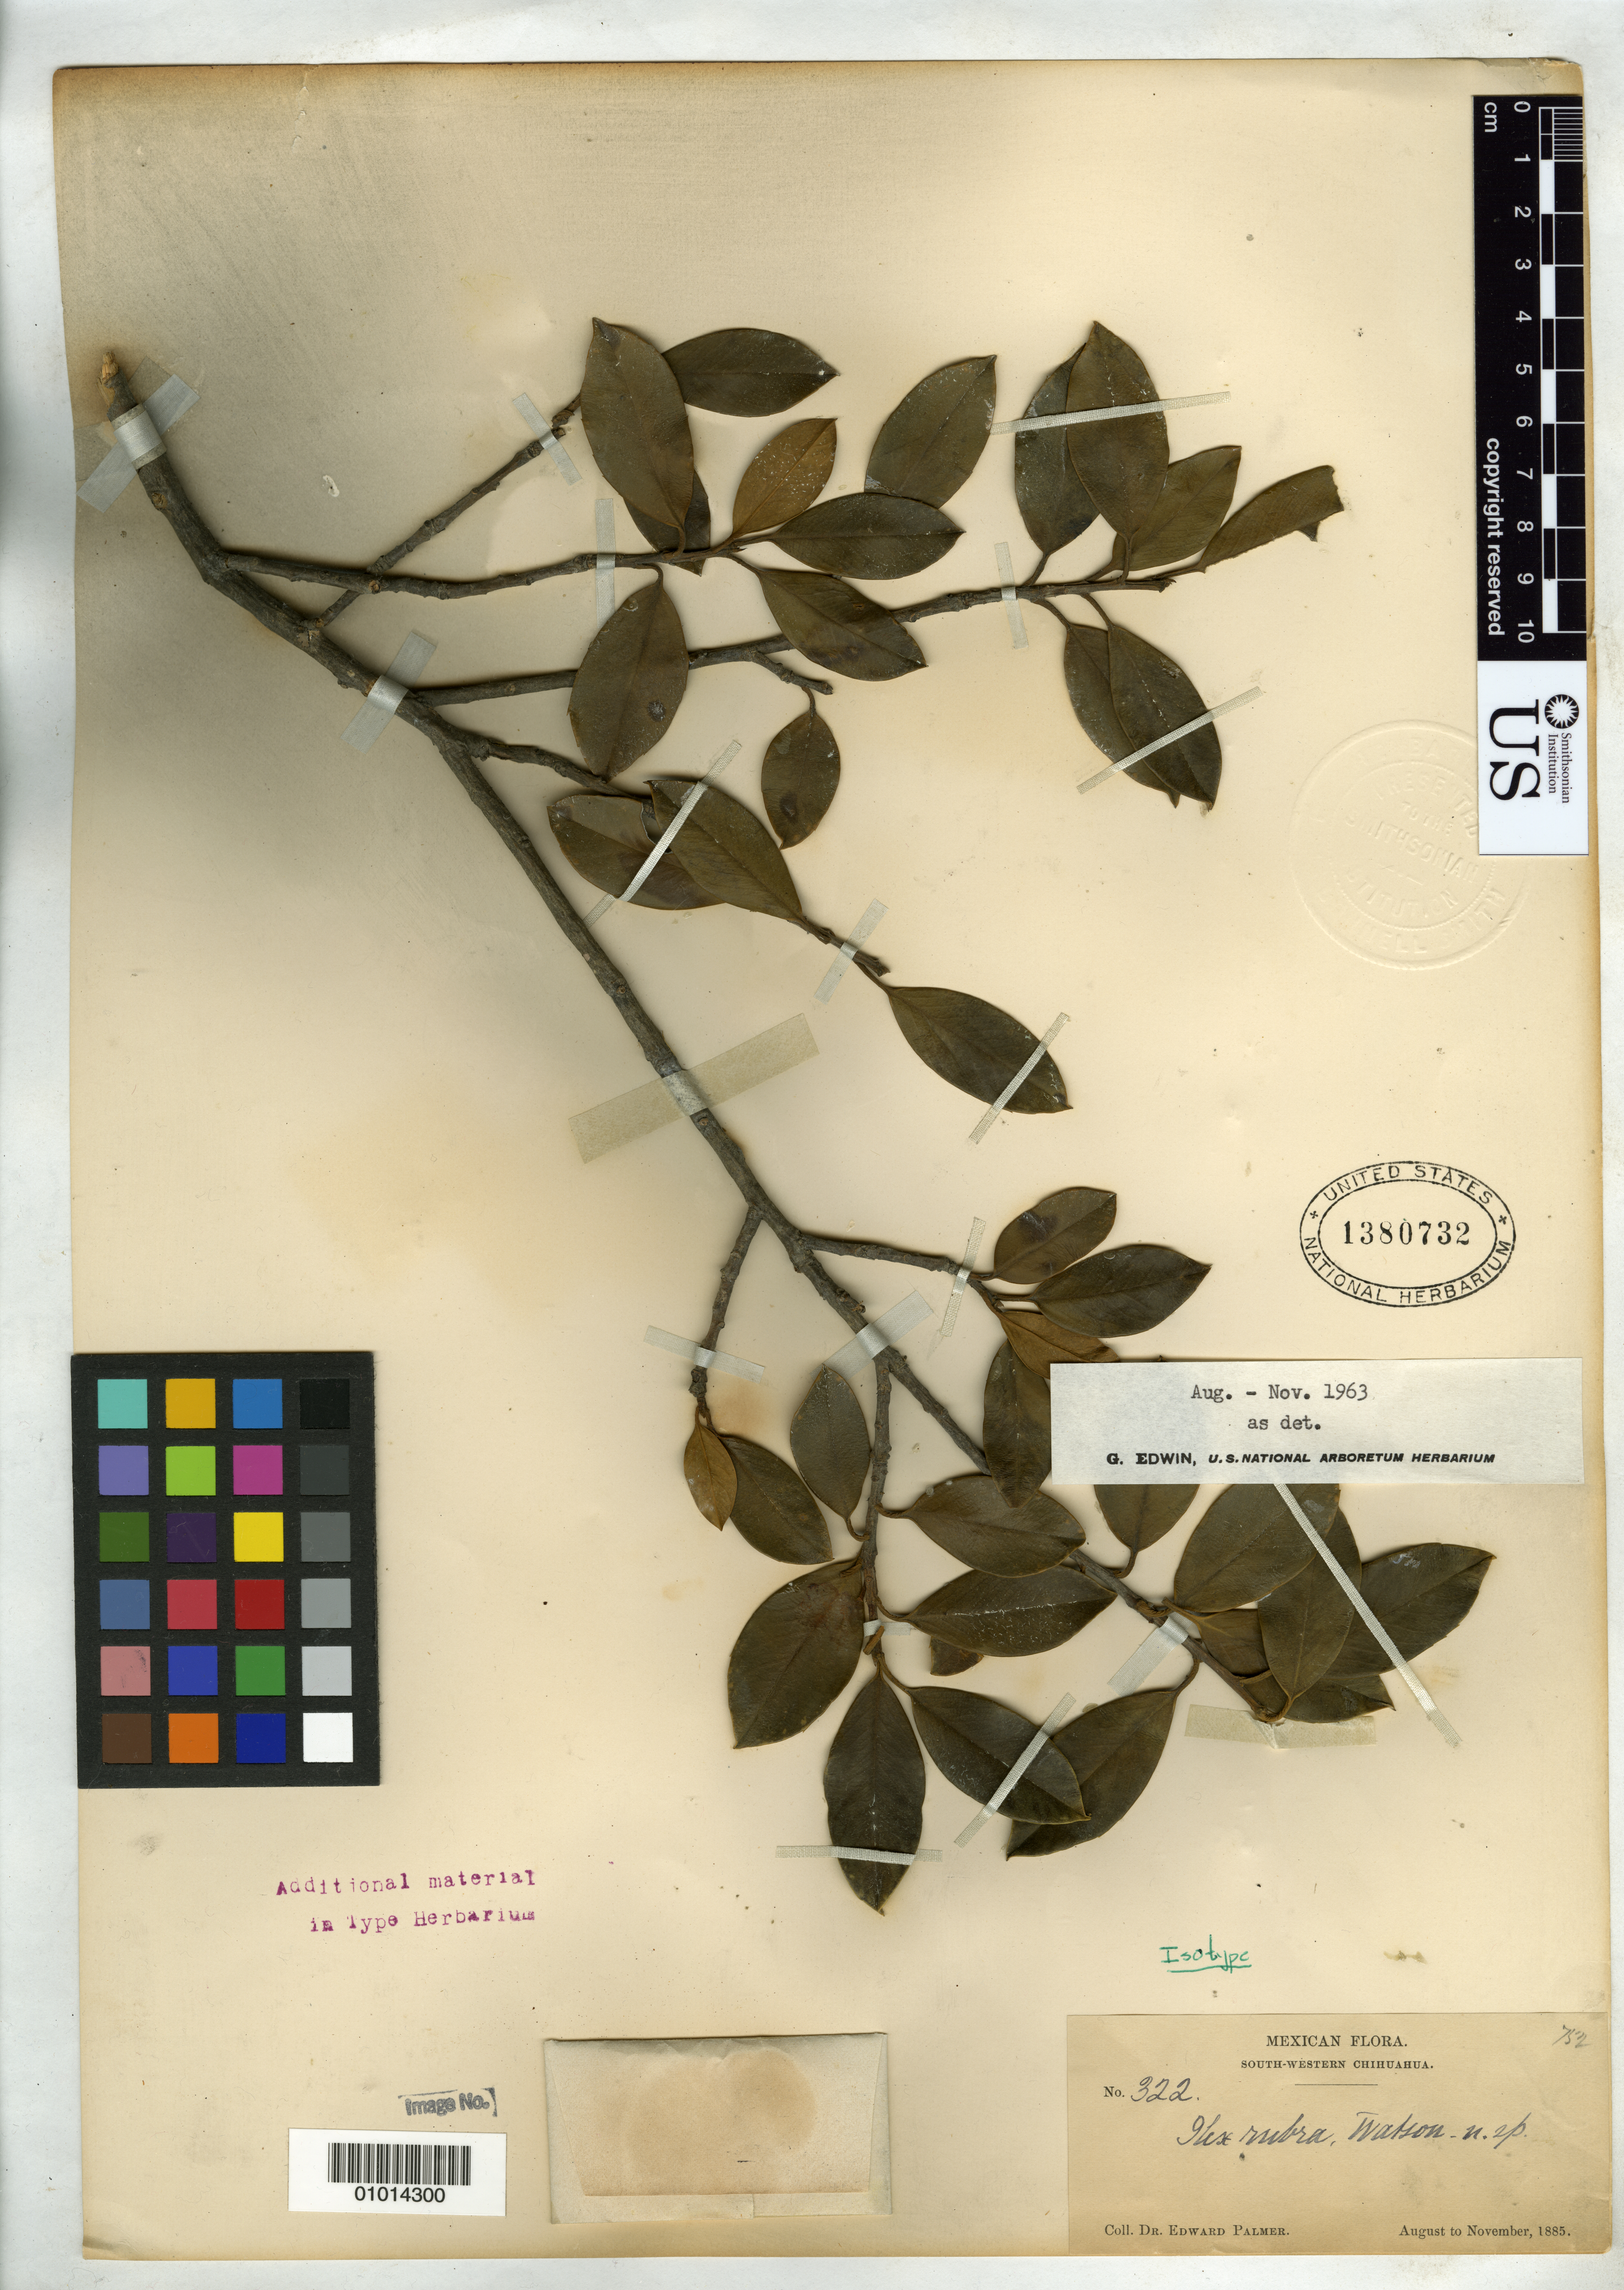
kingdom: Plantae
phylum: Tracheophyta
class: Magnoliopsida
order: Aquifoliales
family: Aquifoliaceae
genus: Ilex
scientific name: Ilex rubra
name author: S. Watson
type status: Type Collection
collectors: E. Palmer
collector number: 322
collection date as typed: Aug 1885 to -- Nov 1885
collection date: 1885-08/1885-11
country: Mexico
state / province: Chihuahua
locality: SW Chihuahua.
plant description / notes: Specimen ex John Donnell Smith herbarium.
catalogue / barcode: US 1380732